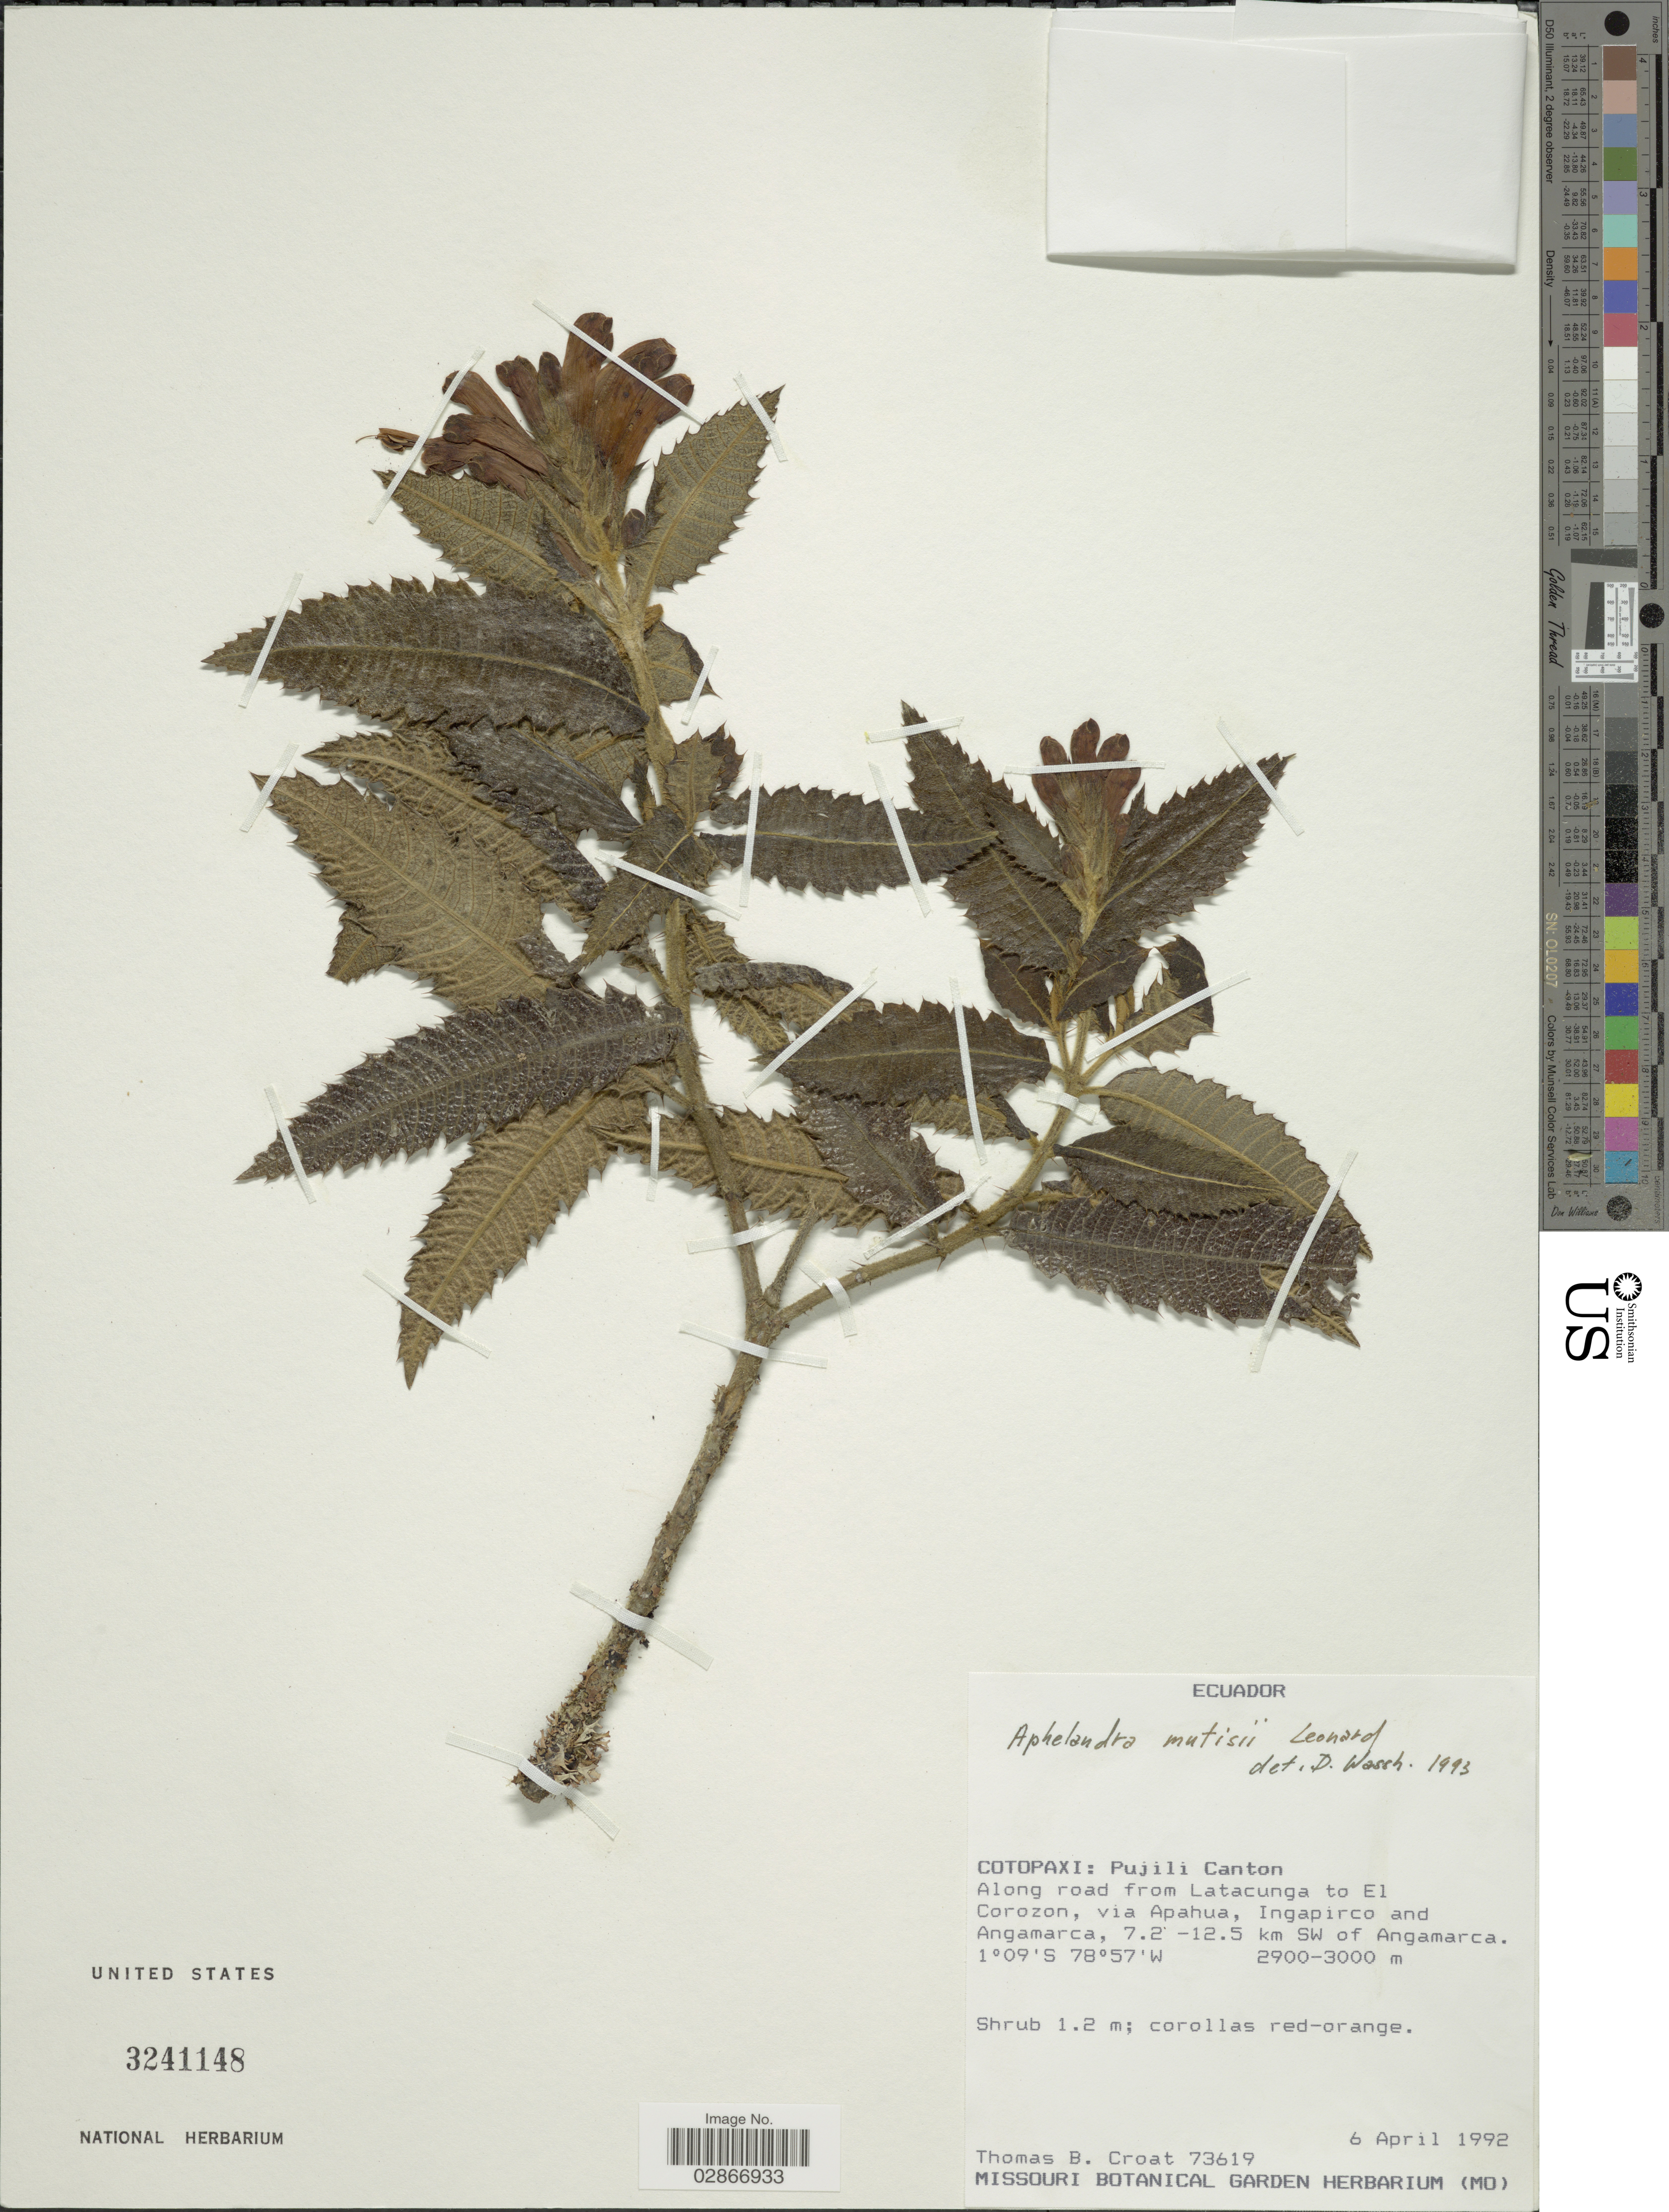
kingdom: Plantae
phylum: Tracheophyta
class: Magnoliopsida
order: Lamiales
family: Acanthaceae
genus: Aphelandra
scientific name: Aphelandra formosa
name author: (Humb. & Bonpl.) Nees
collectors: T. B. Croat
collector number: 73619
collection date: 1992-04-06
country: Ecuador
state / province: Cotopaxi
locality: Pujili Canton, Along road from Latacunga to El Corozon, via Apahua, Ingapirco and Angamarca, 7.2-12.5 km SW of Angamarca.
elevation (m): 2900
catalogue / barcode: US 3241148